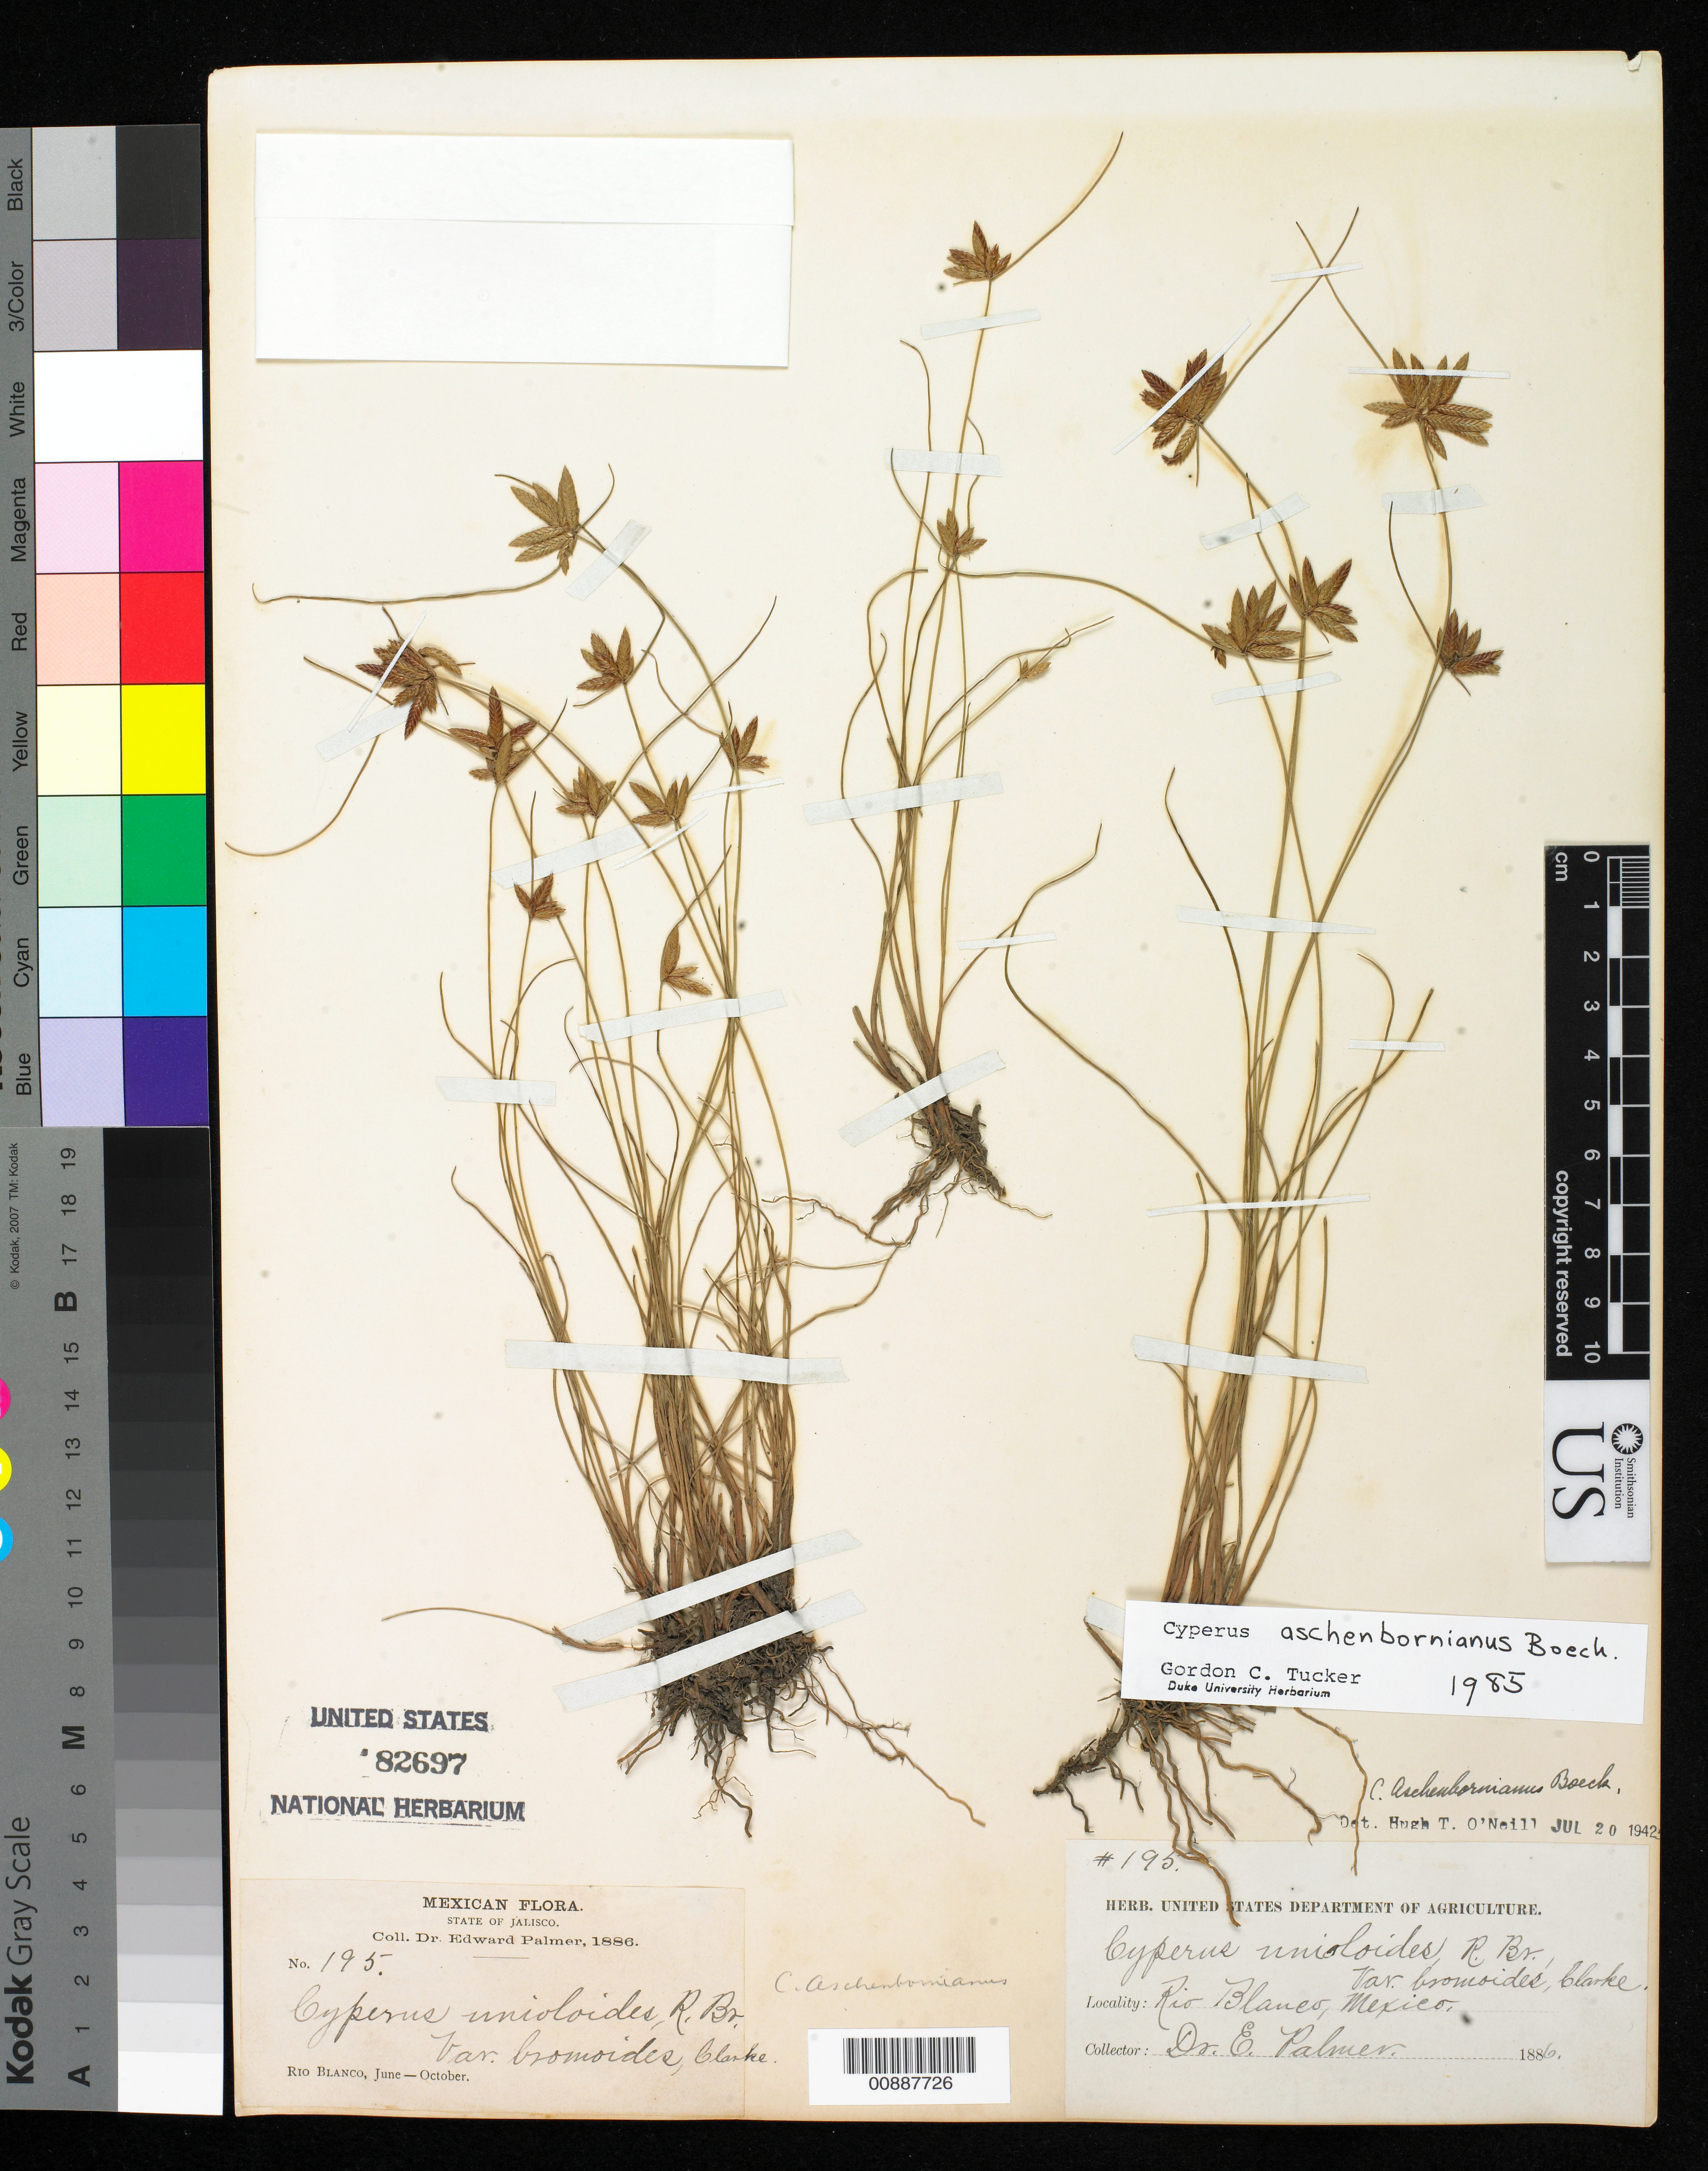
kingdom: Plantae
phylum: Tracheophyta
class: Liliopsida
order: Poales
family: Cyperaceae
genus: Cyperus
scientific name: Cyperus aschenbornianus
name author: Boeckeler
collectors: E. Palmer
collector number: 195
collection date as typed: Jun 1886 to -- Oct 1886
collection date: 1886-06/1886-10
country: Mexico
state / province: Jalisco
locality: Rio Blanco, Jalisco.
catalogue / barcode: US 82697